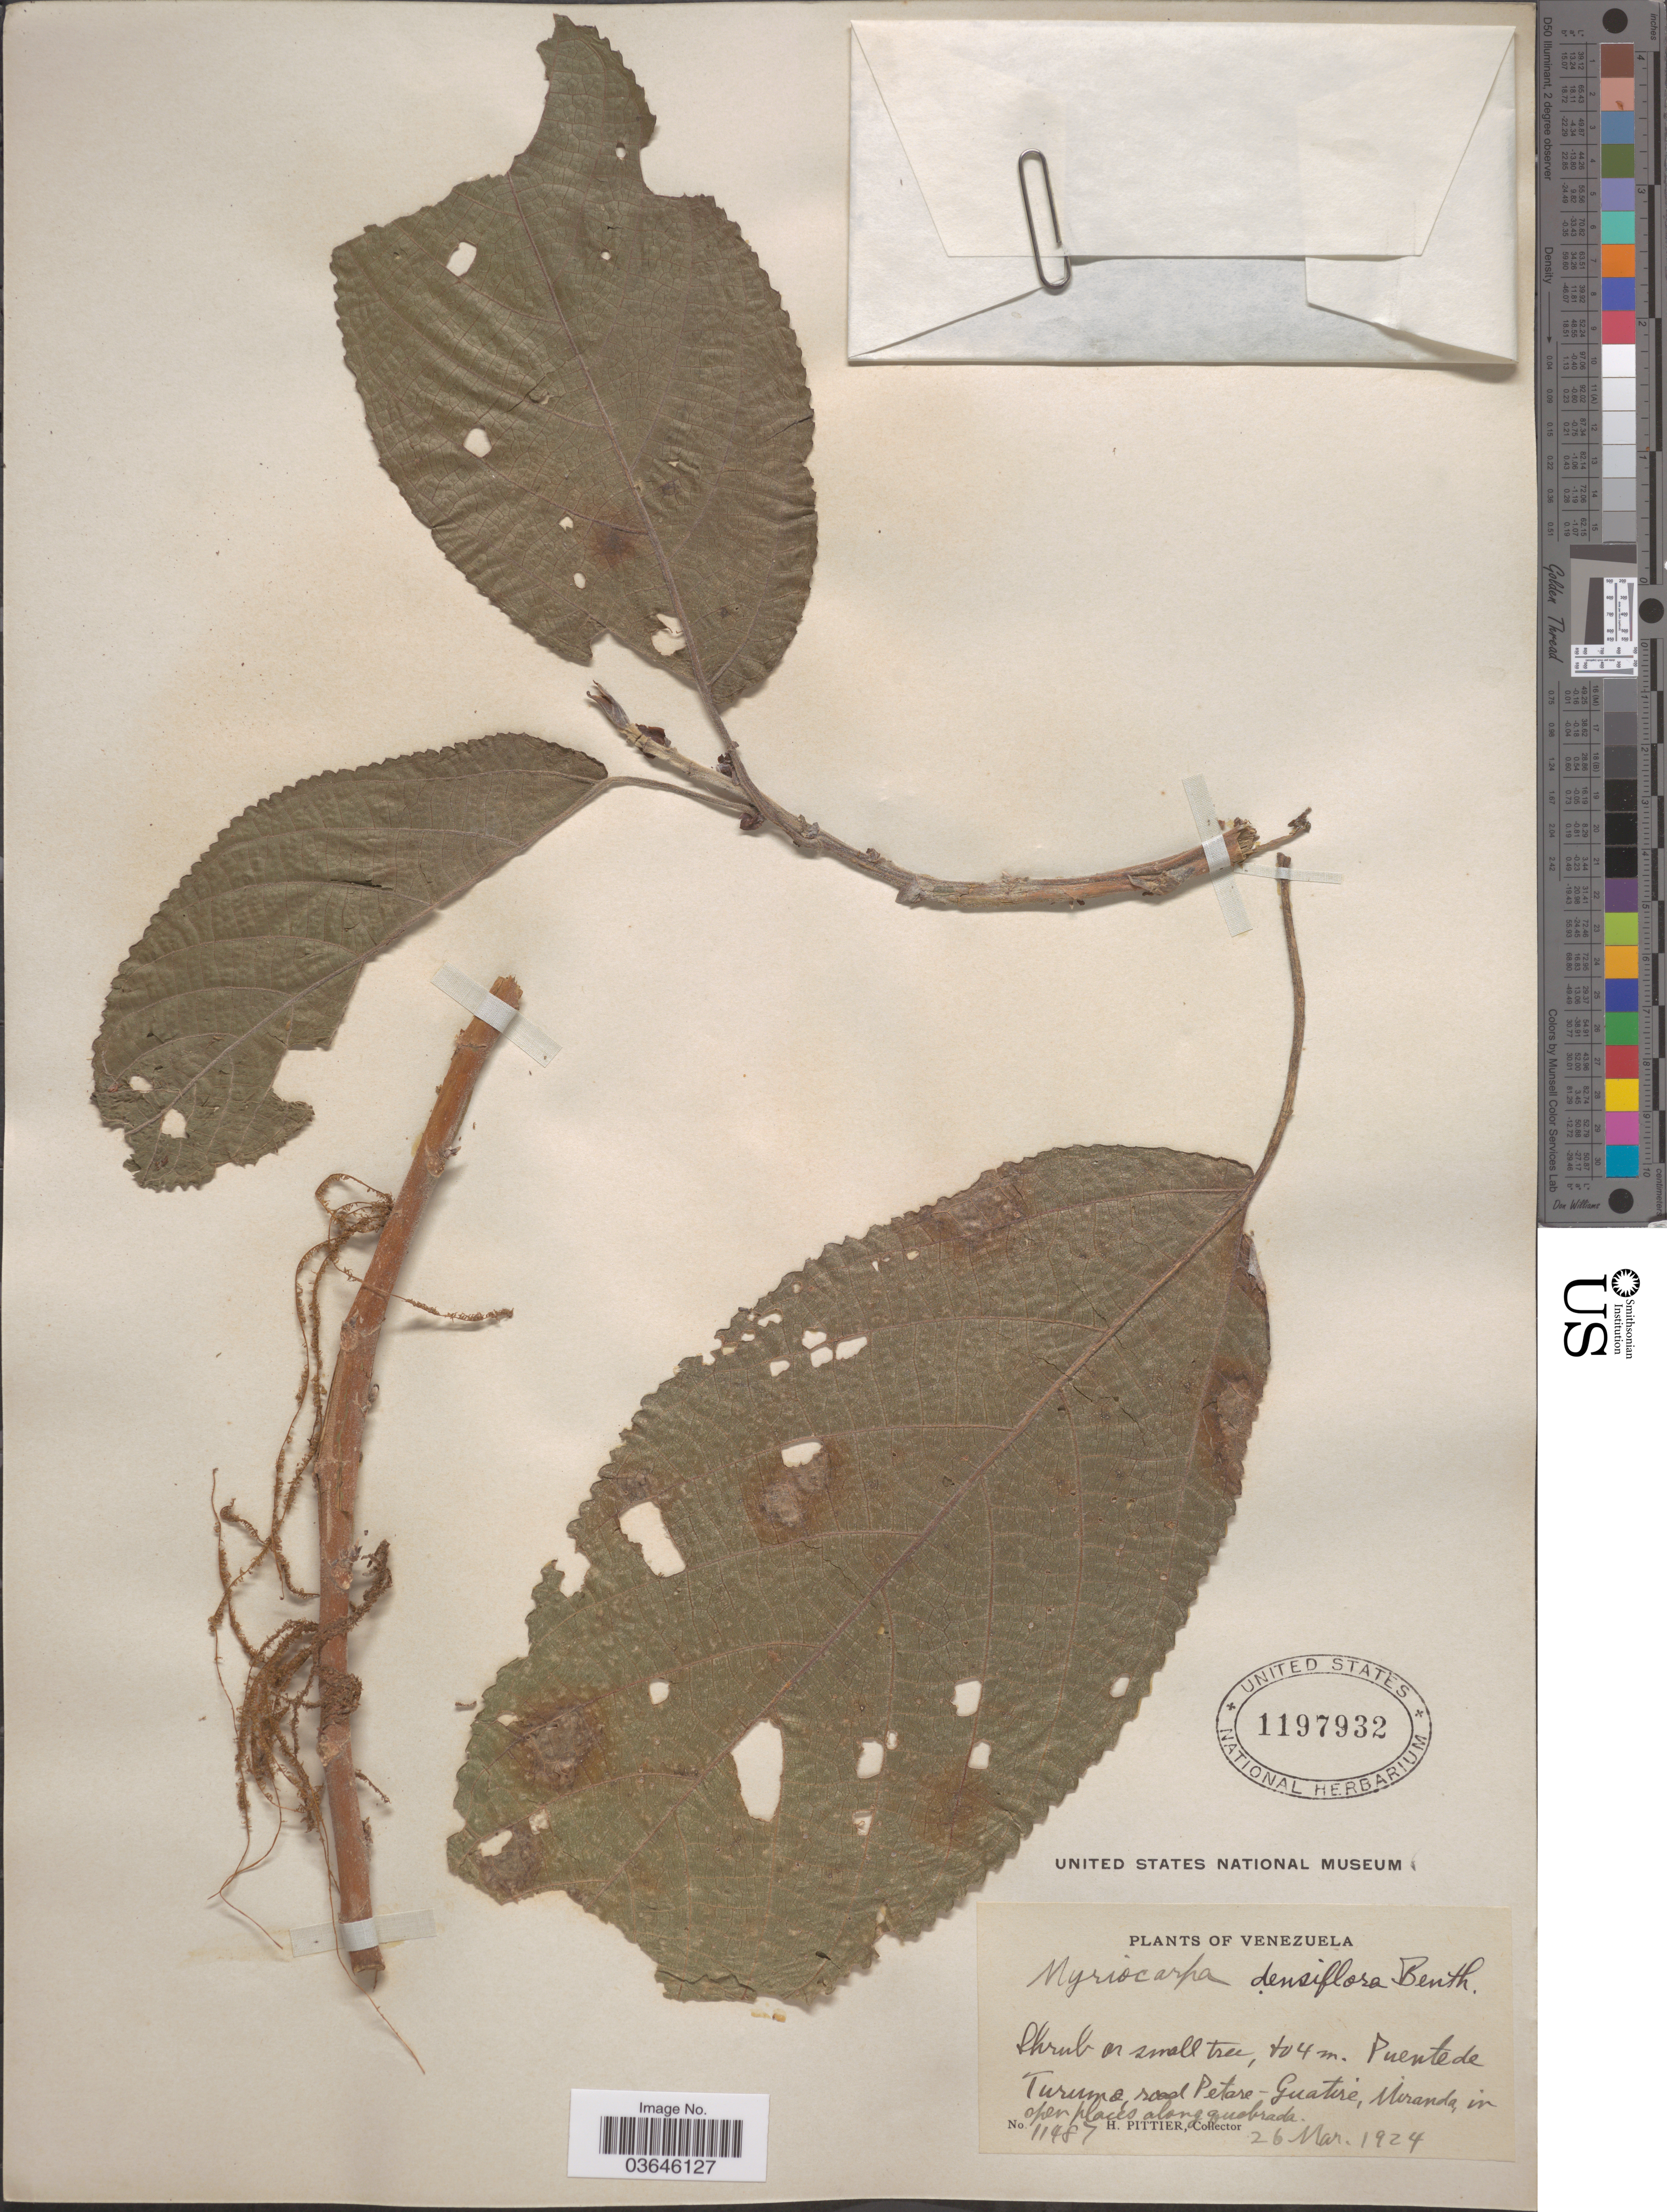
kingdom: Plantae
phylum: Tracheophyta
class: Magnoliopsida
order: Rosales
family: Urticaceae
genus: Myriocarpa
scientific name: Myriocarpa stipitata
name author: Benth.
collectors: H. F. Pittier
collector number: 11487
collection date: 1924-03-26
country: Venezuela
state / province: Miranda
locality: Puentede Turumo road Petare - Guatire.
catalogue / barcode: US 1197932